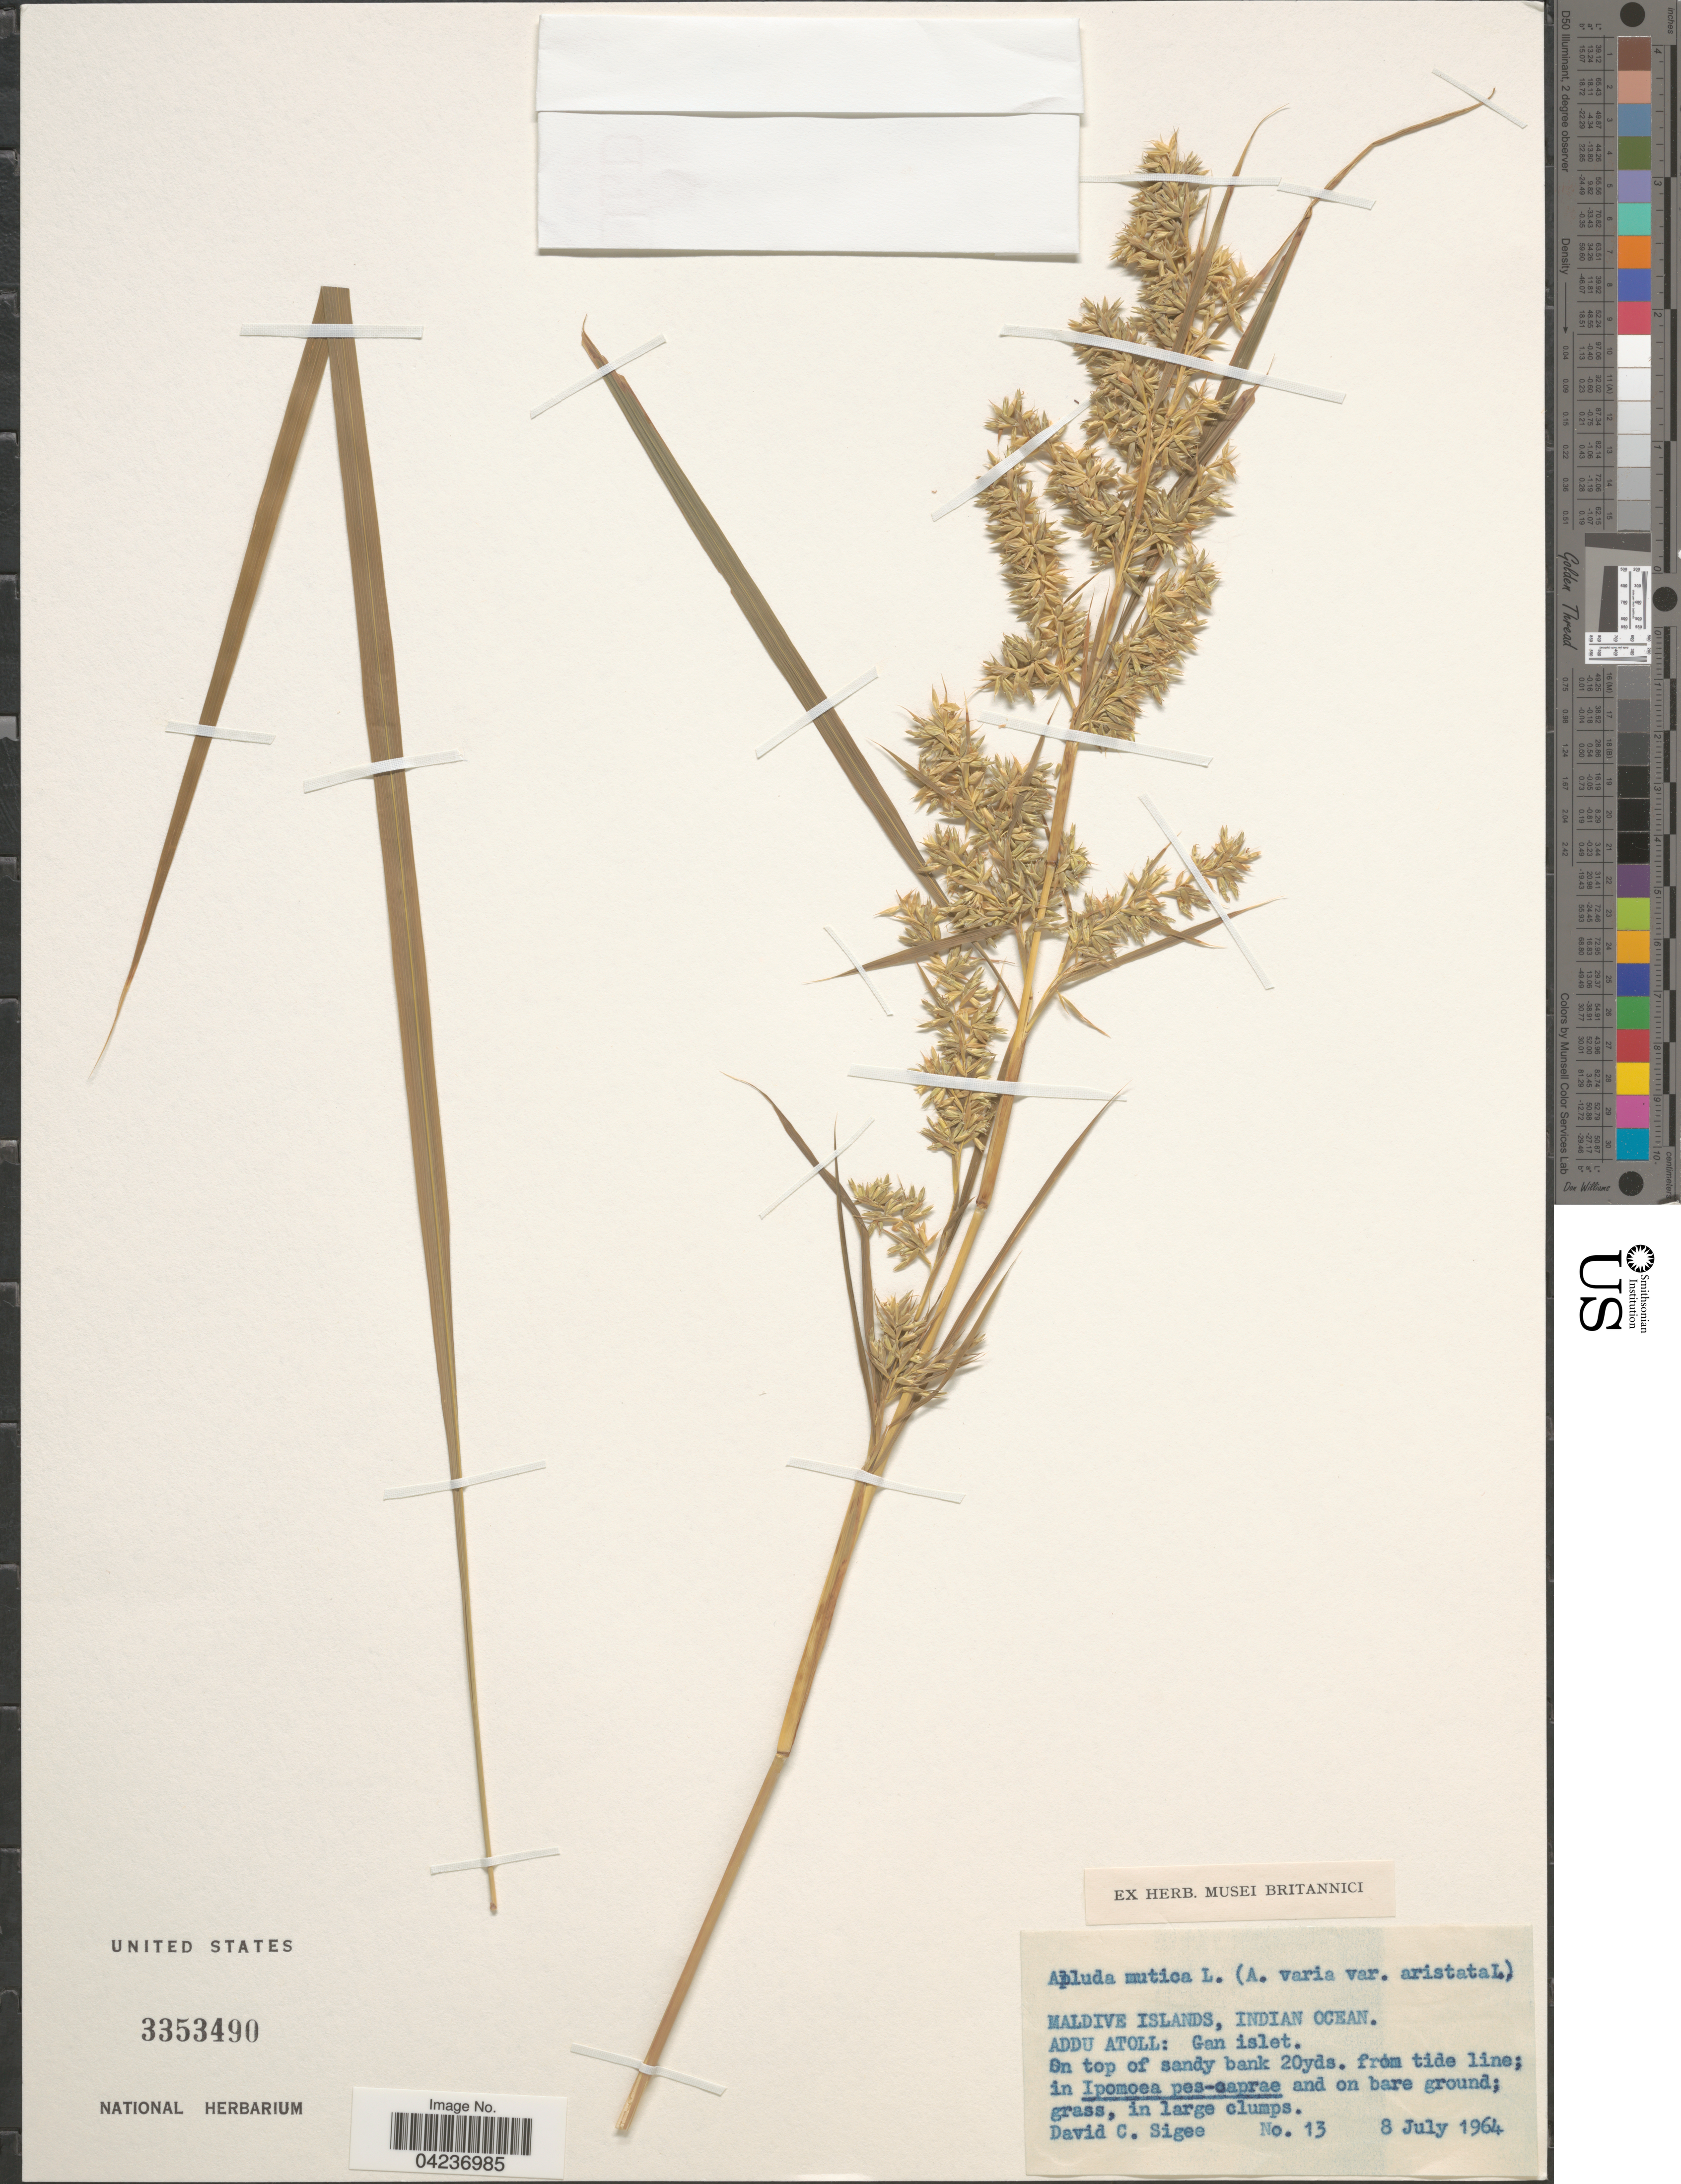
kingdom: Plantae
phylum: Tracheophyta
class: Liliopsida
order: Poales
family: Poaceae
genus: Apluda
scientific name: Apluda mutica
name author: L.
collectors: D. C. Sigee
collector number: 13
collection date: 1964-07-08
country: Maldive Islands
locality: Indian Ocean. Addu Atoll: Gan islet. On top of sandy bank 20yds. from tide line.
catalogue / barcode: US 3353490